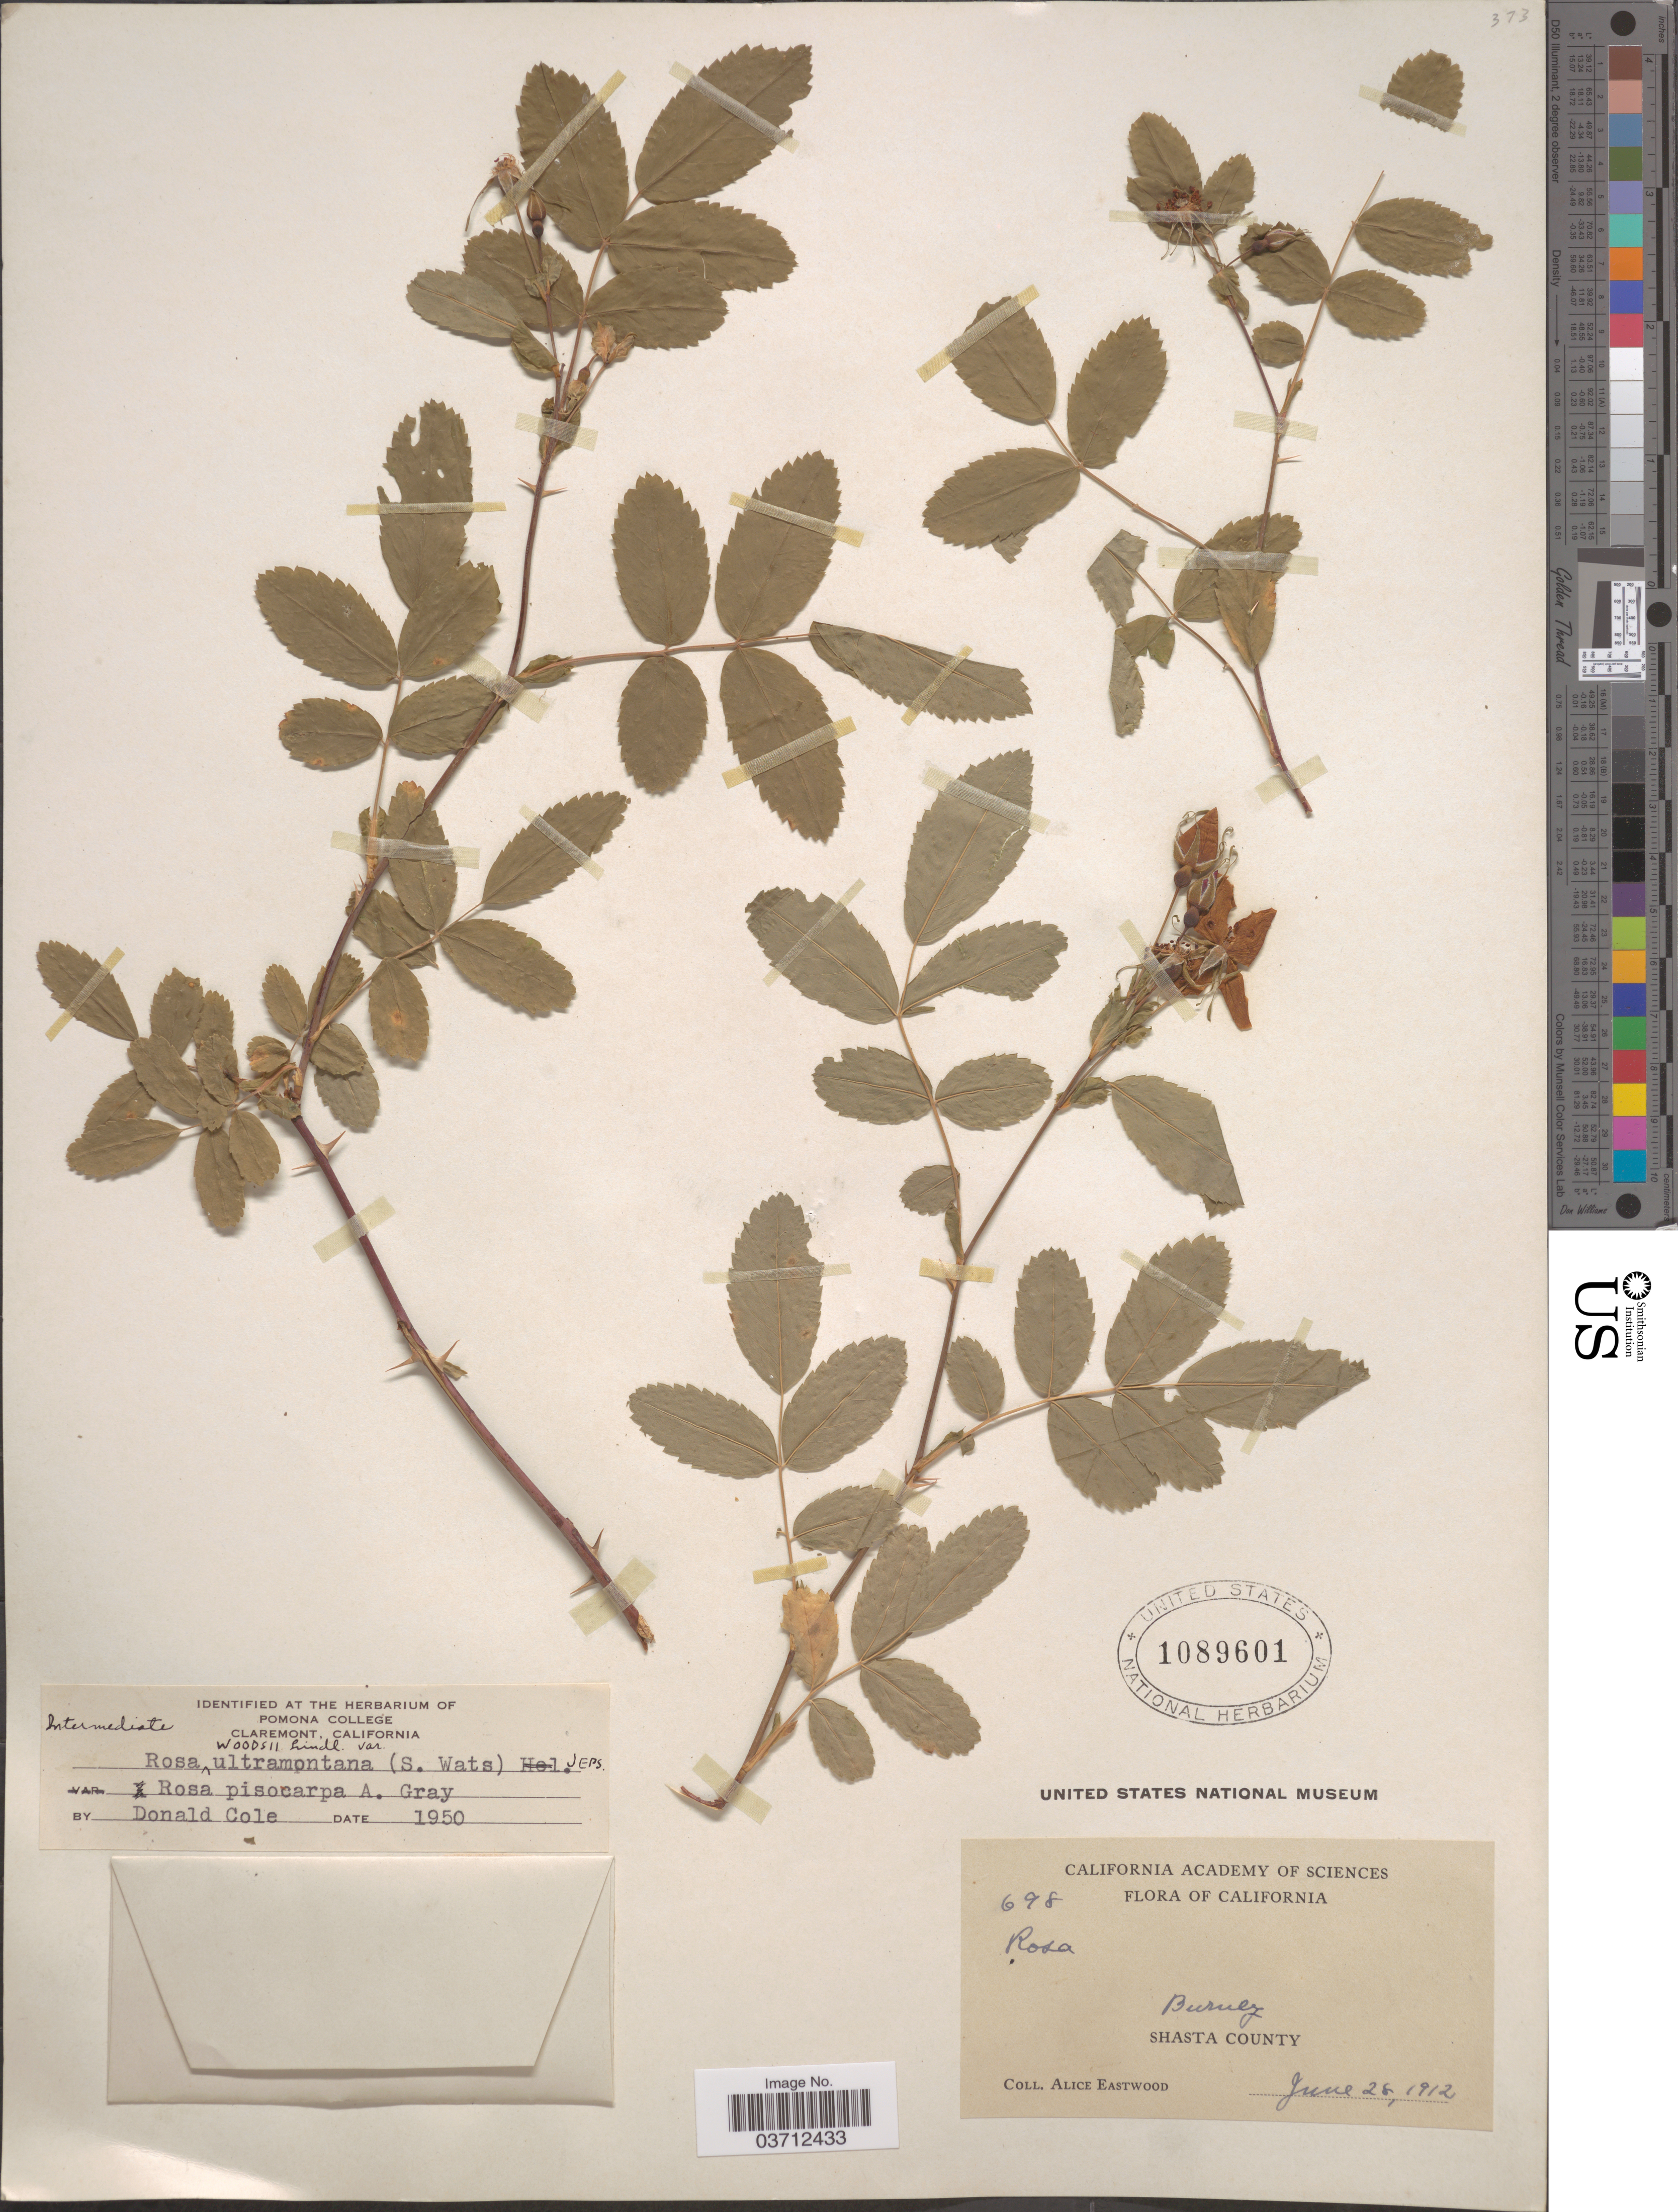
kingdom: Plantae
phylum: Tracheophyta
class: Magnoliopsida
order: Rosales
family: Rosaceae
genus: Rosa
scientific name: Rosa woodsii var. ultramontana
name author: Lindl.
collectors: A. Eastwood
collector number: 698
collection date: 1912-06-28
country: United States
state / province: California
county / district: Shasta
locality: Burney. Shasta County.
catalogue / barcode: US 1089601